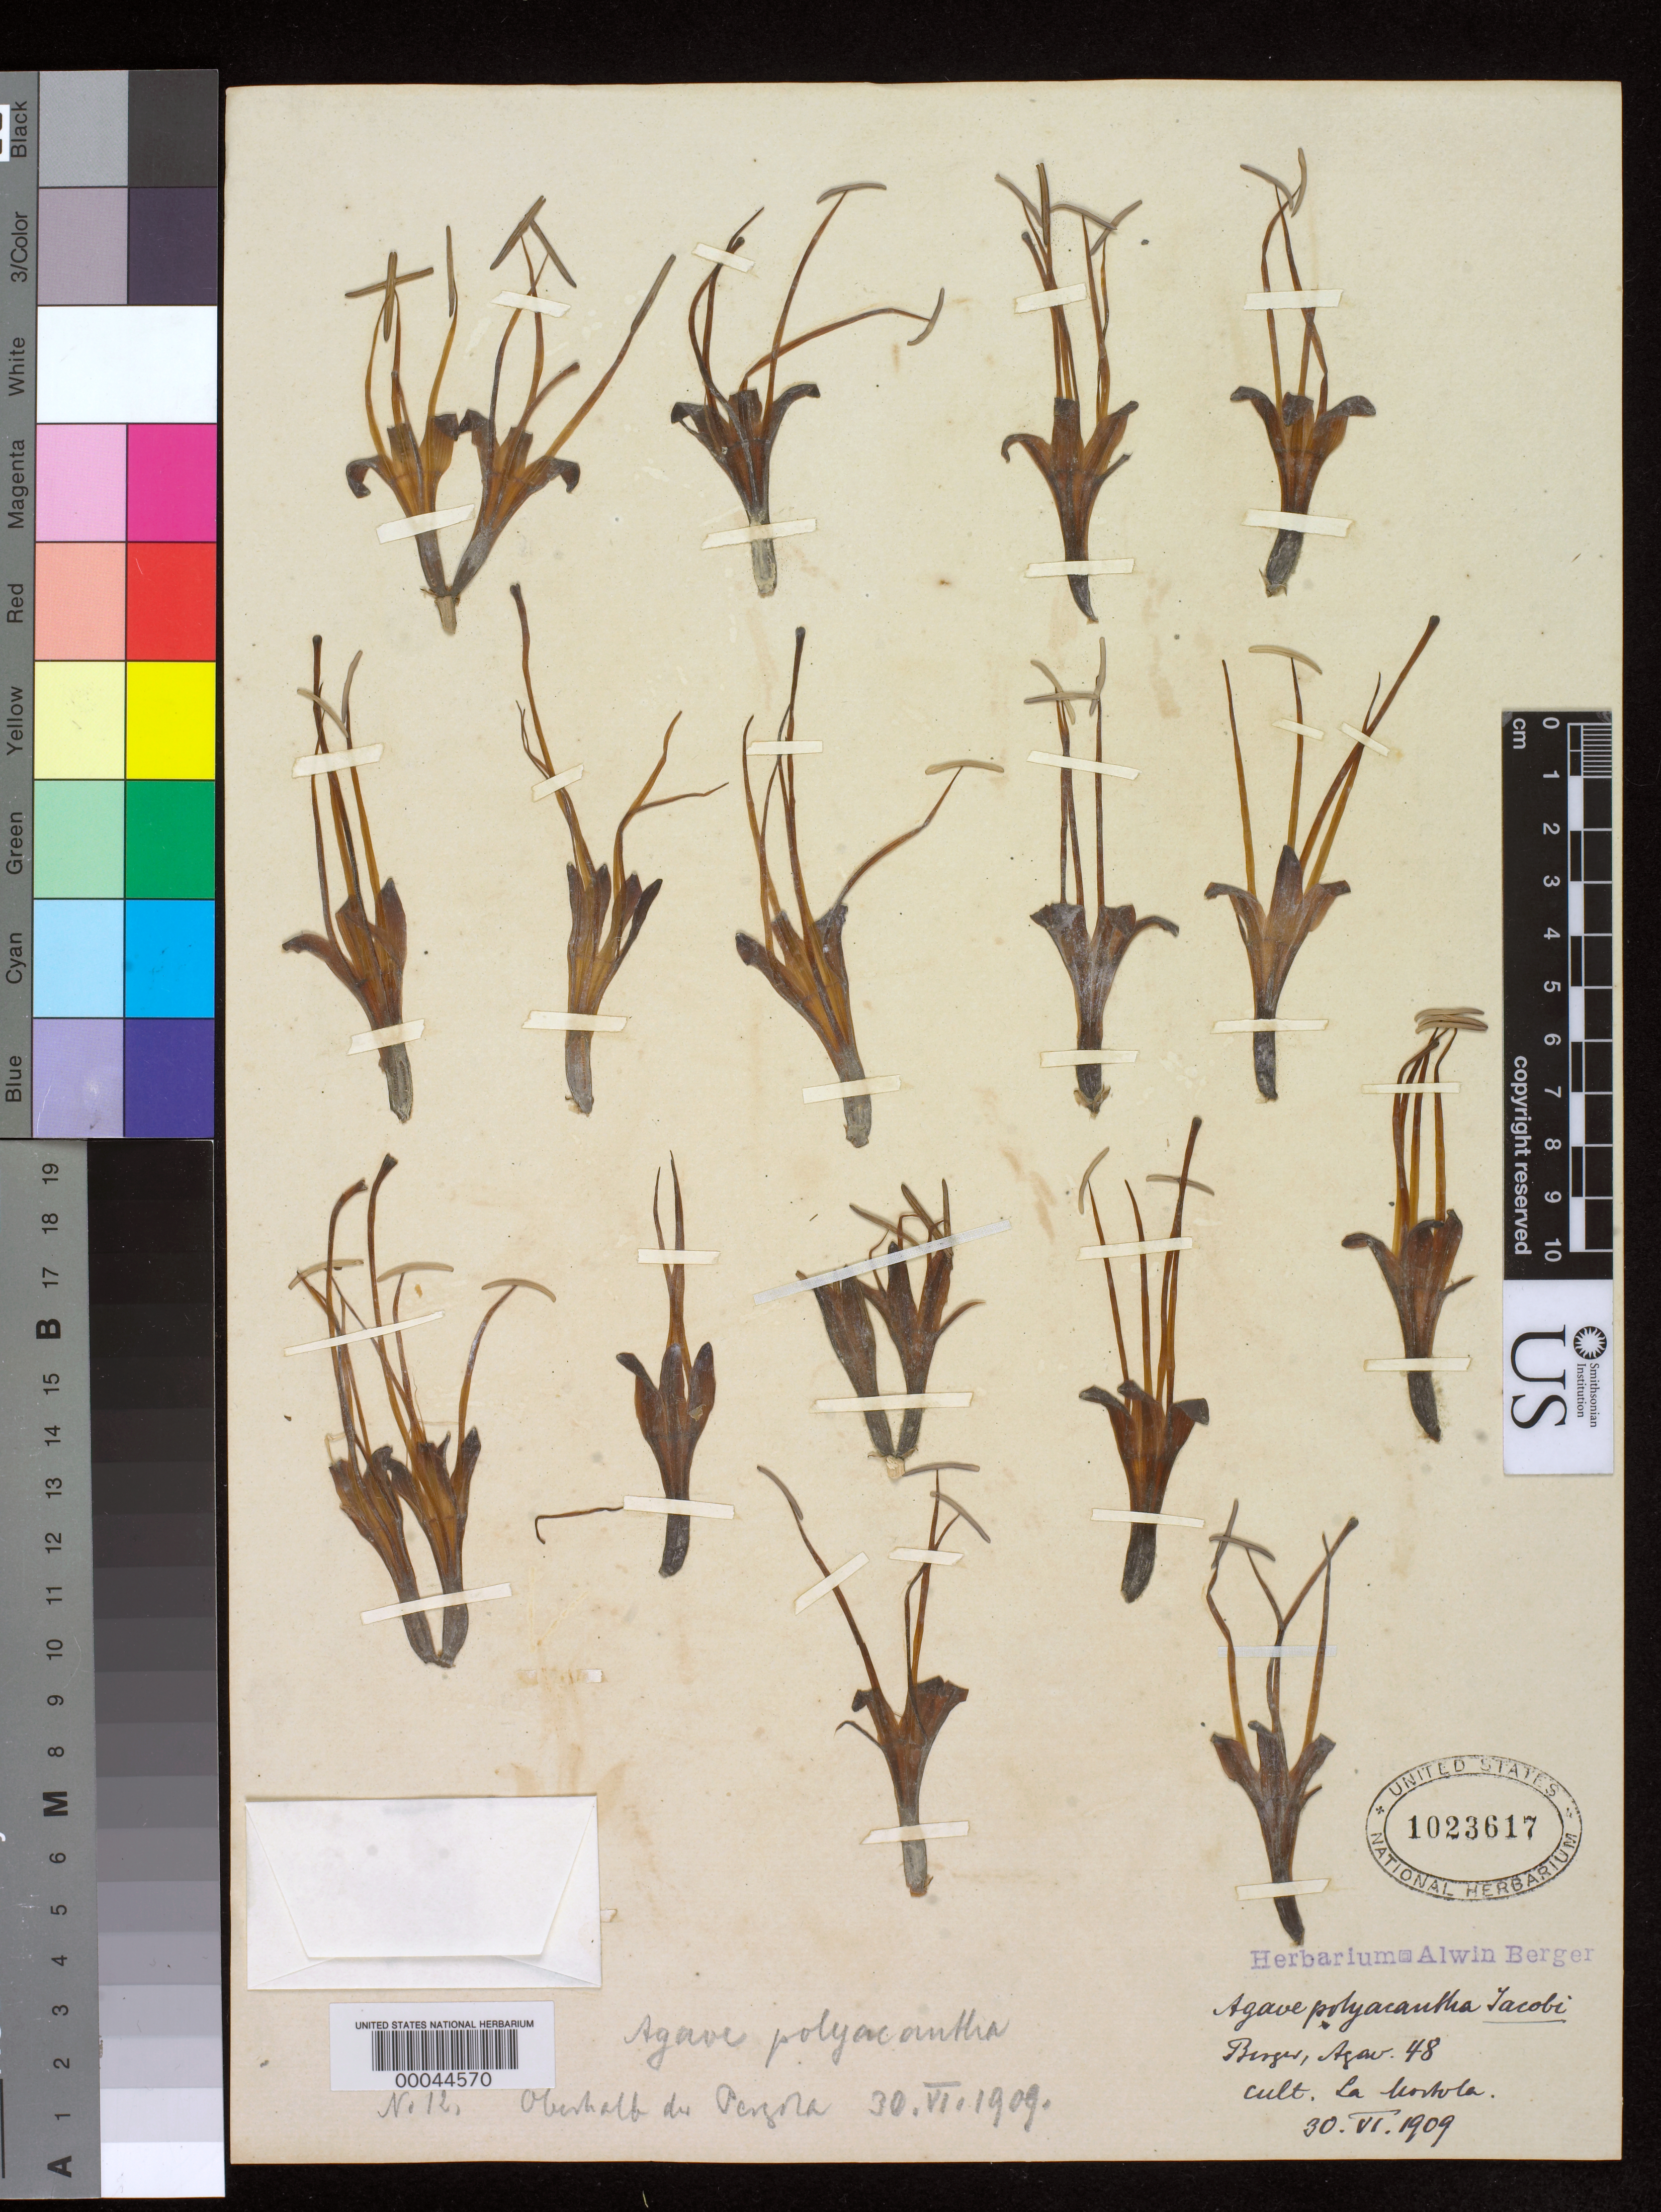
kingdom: Plantae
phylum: Tracheophyta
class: Liliopsida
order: Asparagales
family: Asparagaceae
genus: Agave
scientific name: Agave polyacantha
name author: Haw.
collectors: ex herb. A. Berger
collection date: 1909-06-02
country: Mexico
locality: Cultivated at La Mortola, Italy.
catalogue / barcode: US 1023617